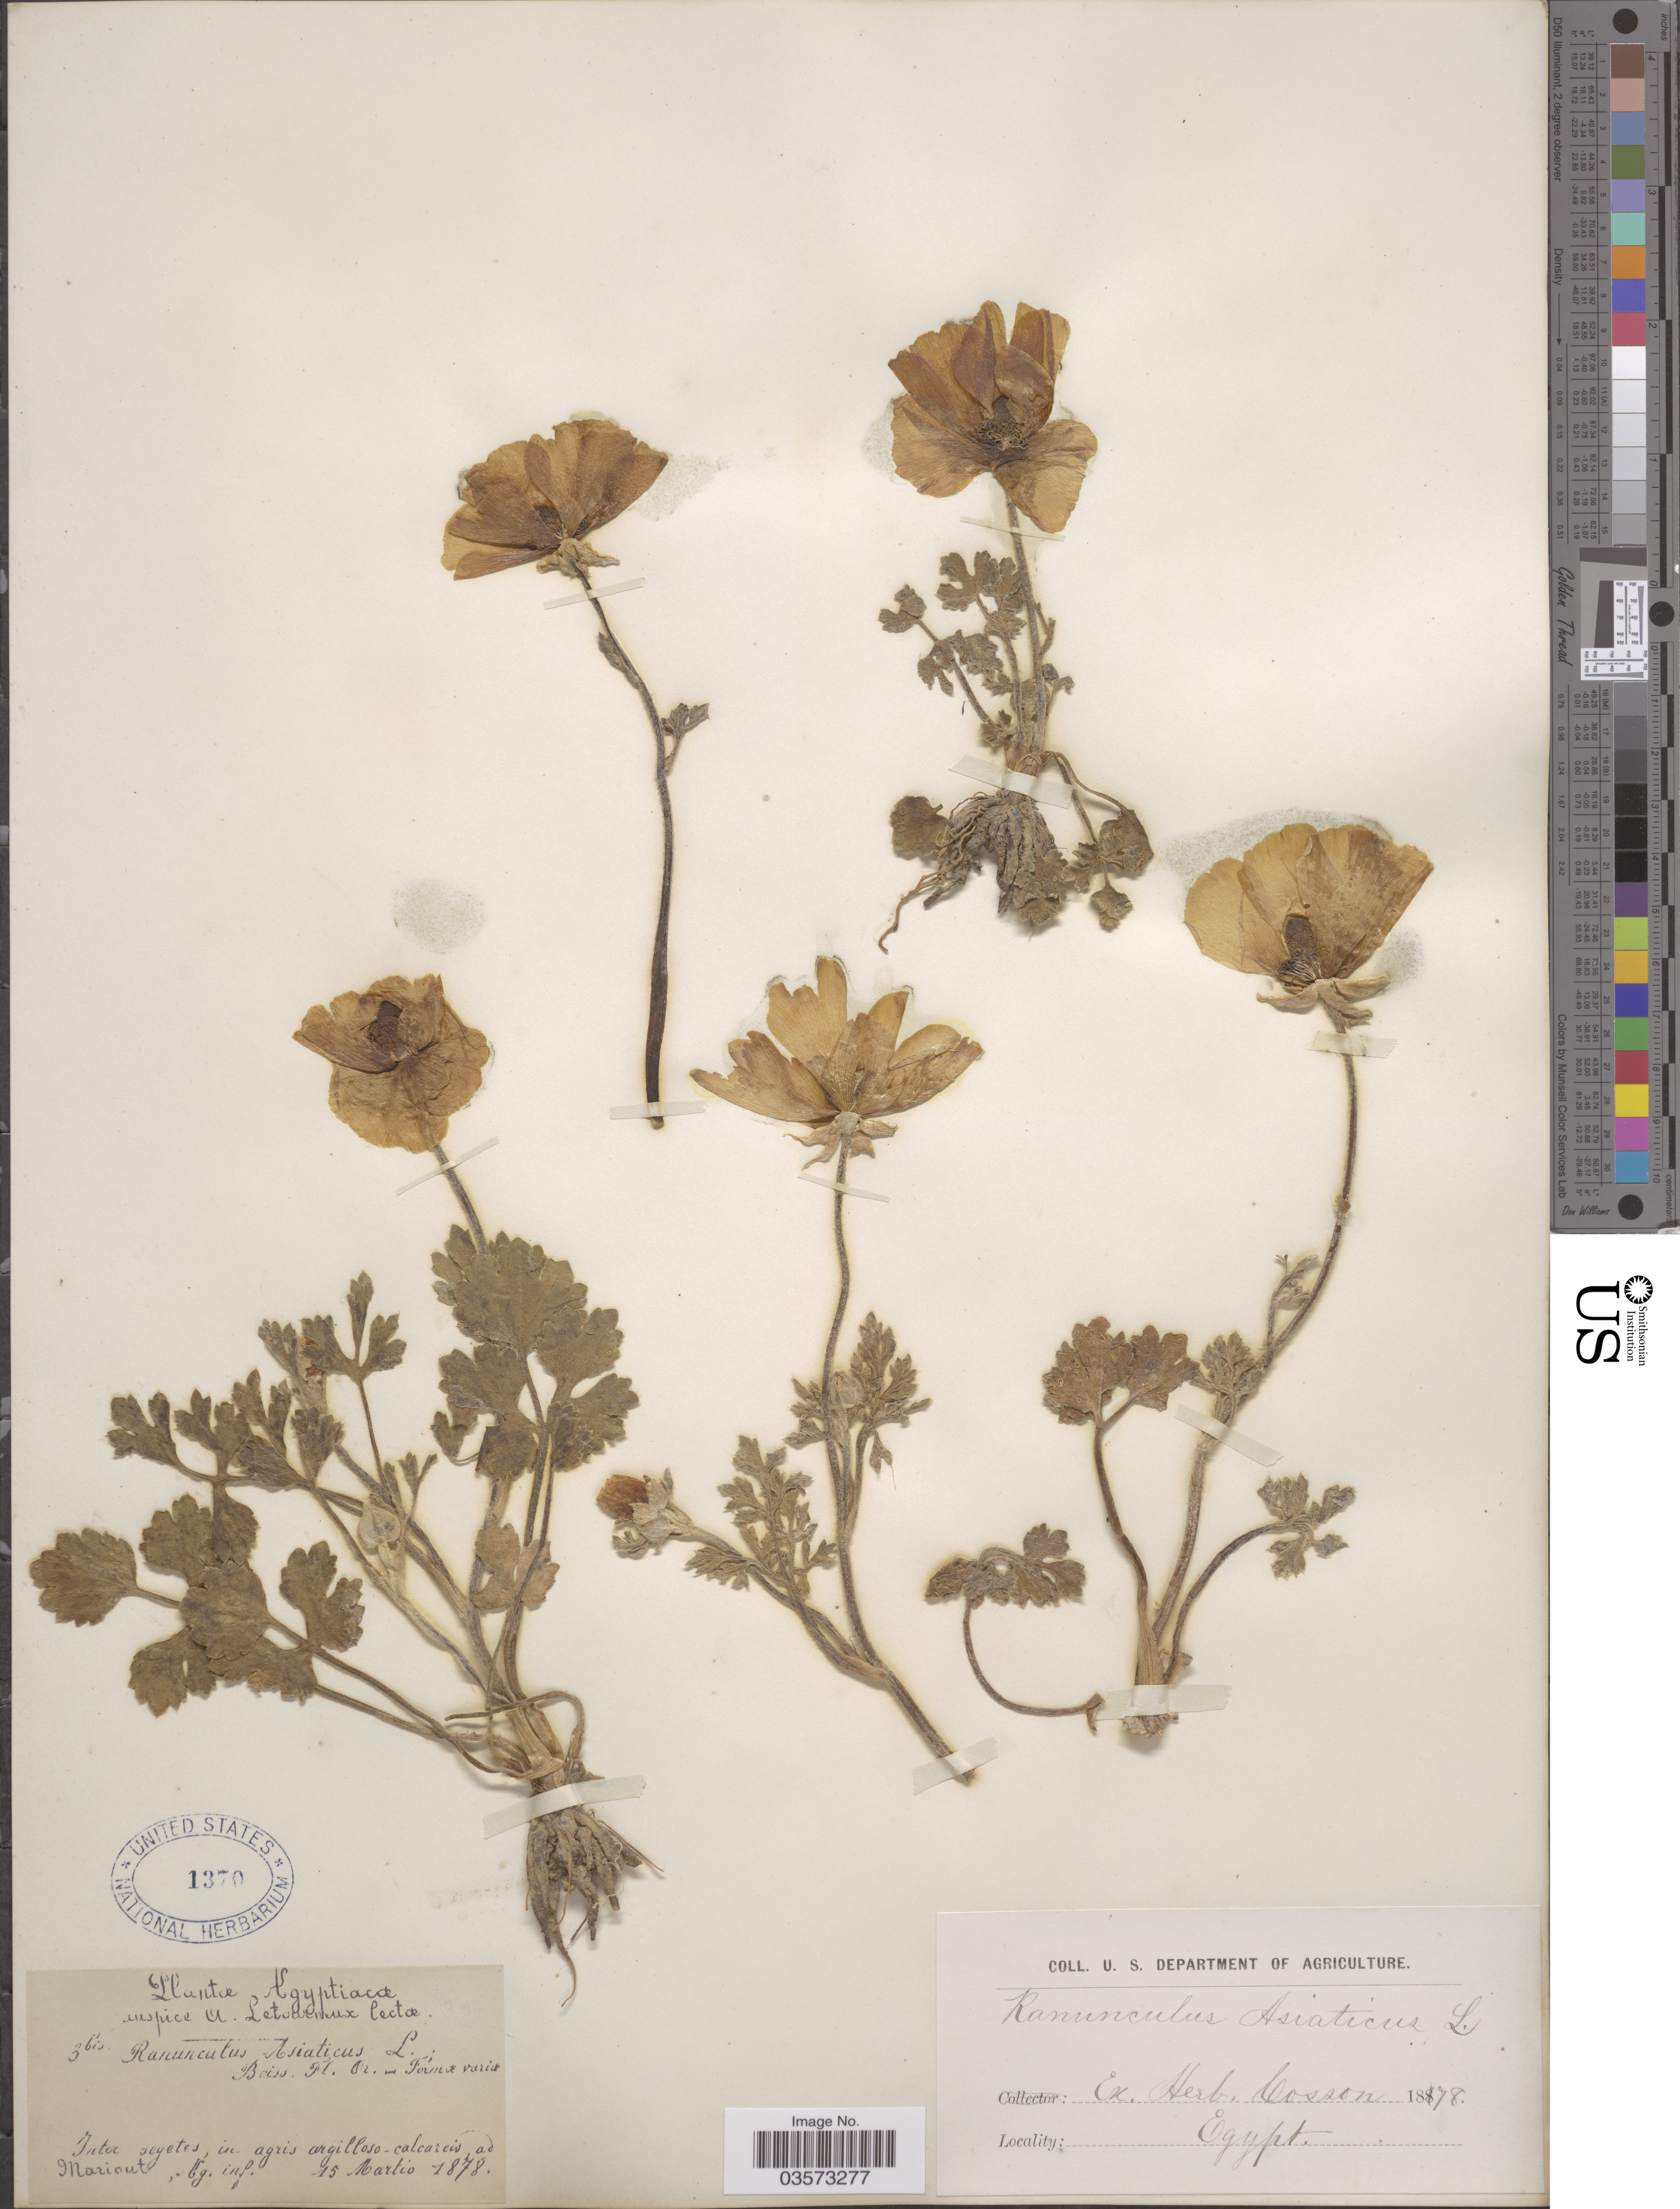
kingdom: Plantae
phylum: Tracheophyta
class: Magnoliopsida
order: Ranunculales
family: Ranunculaceae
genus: Ranunculus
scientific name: Ranunculus asiaticus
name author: L.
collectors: A. Letourneux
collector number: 3bis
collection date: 1878-03-15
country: Egypt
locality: Inter segetes, in agris argilloso - calcareis ad Mariout.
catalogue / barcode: US 1370